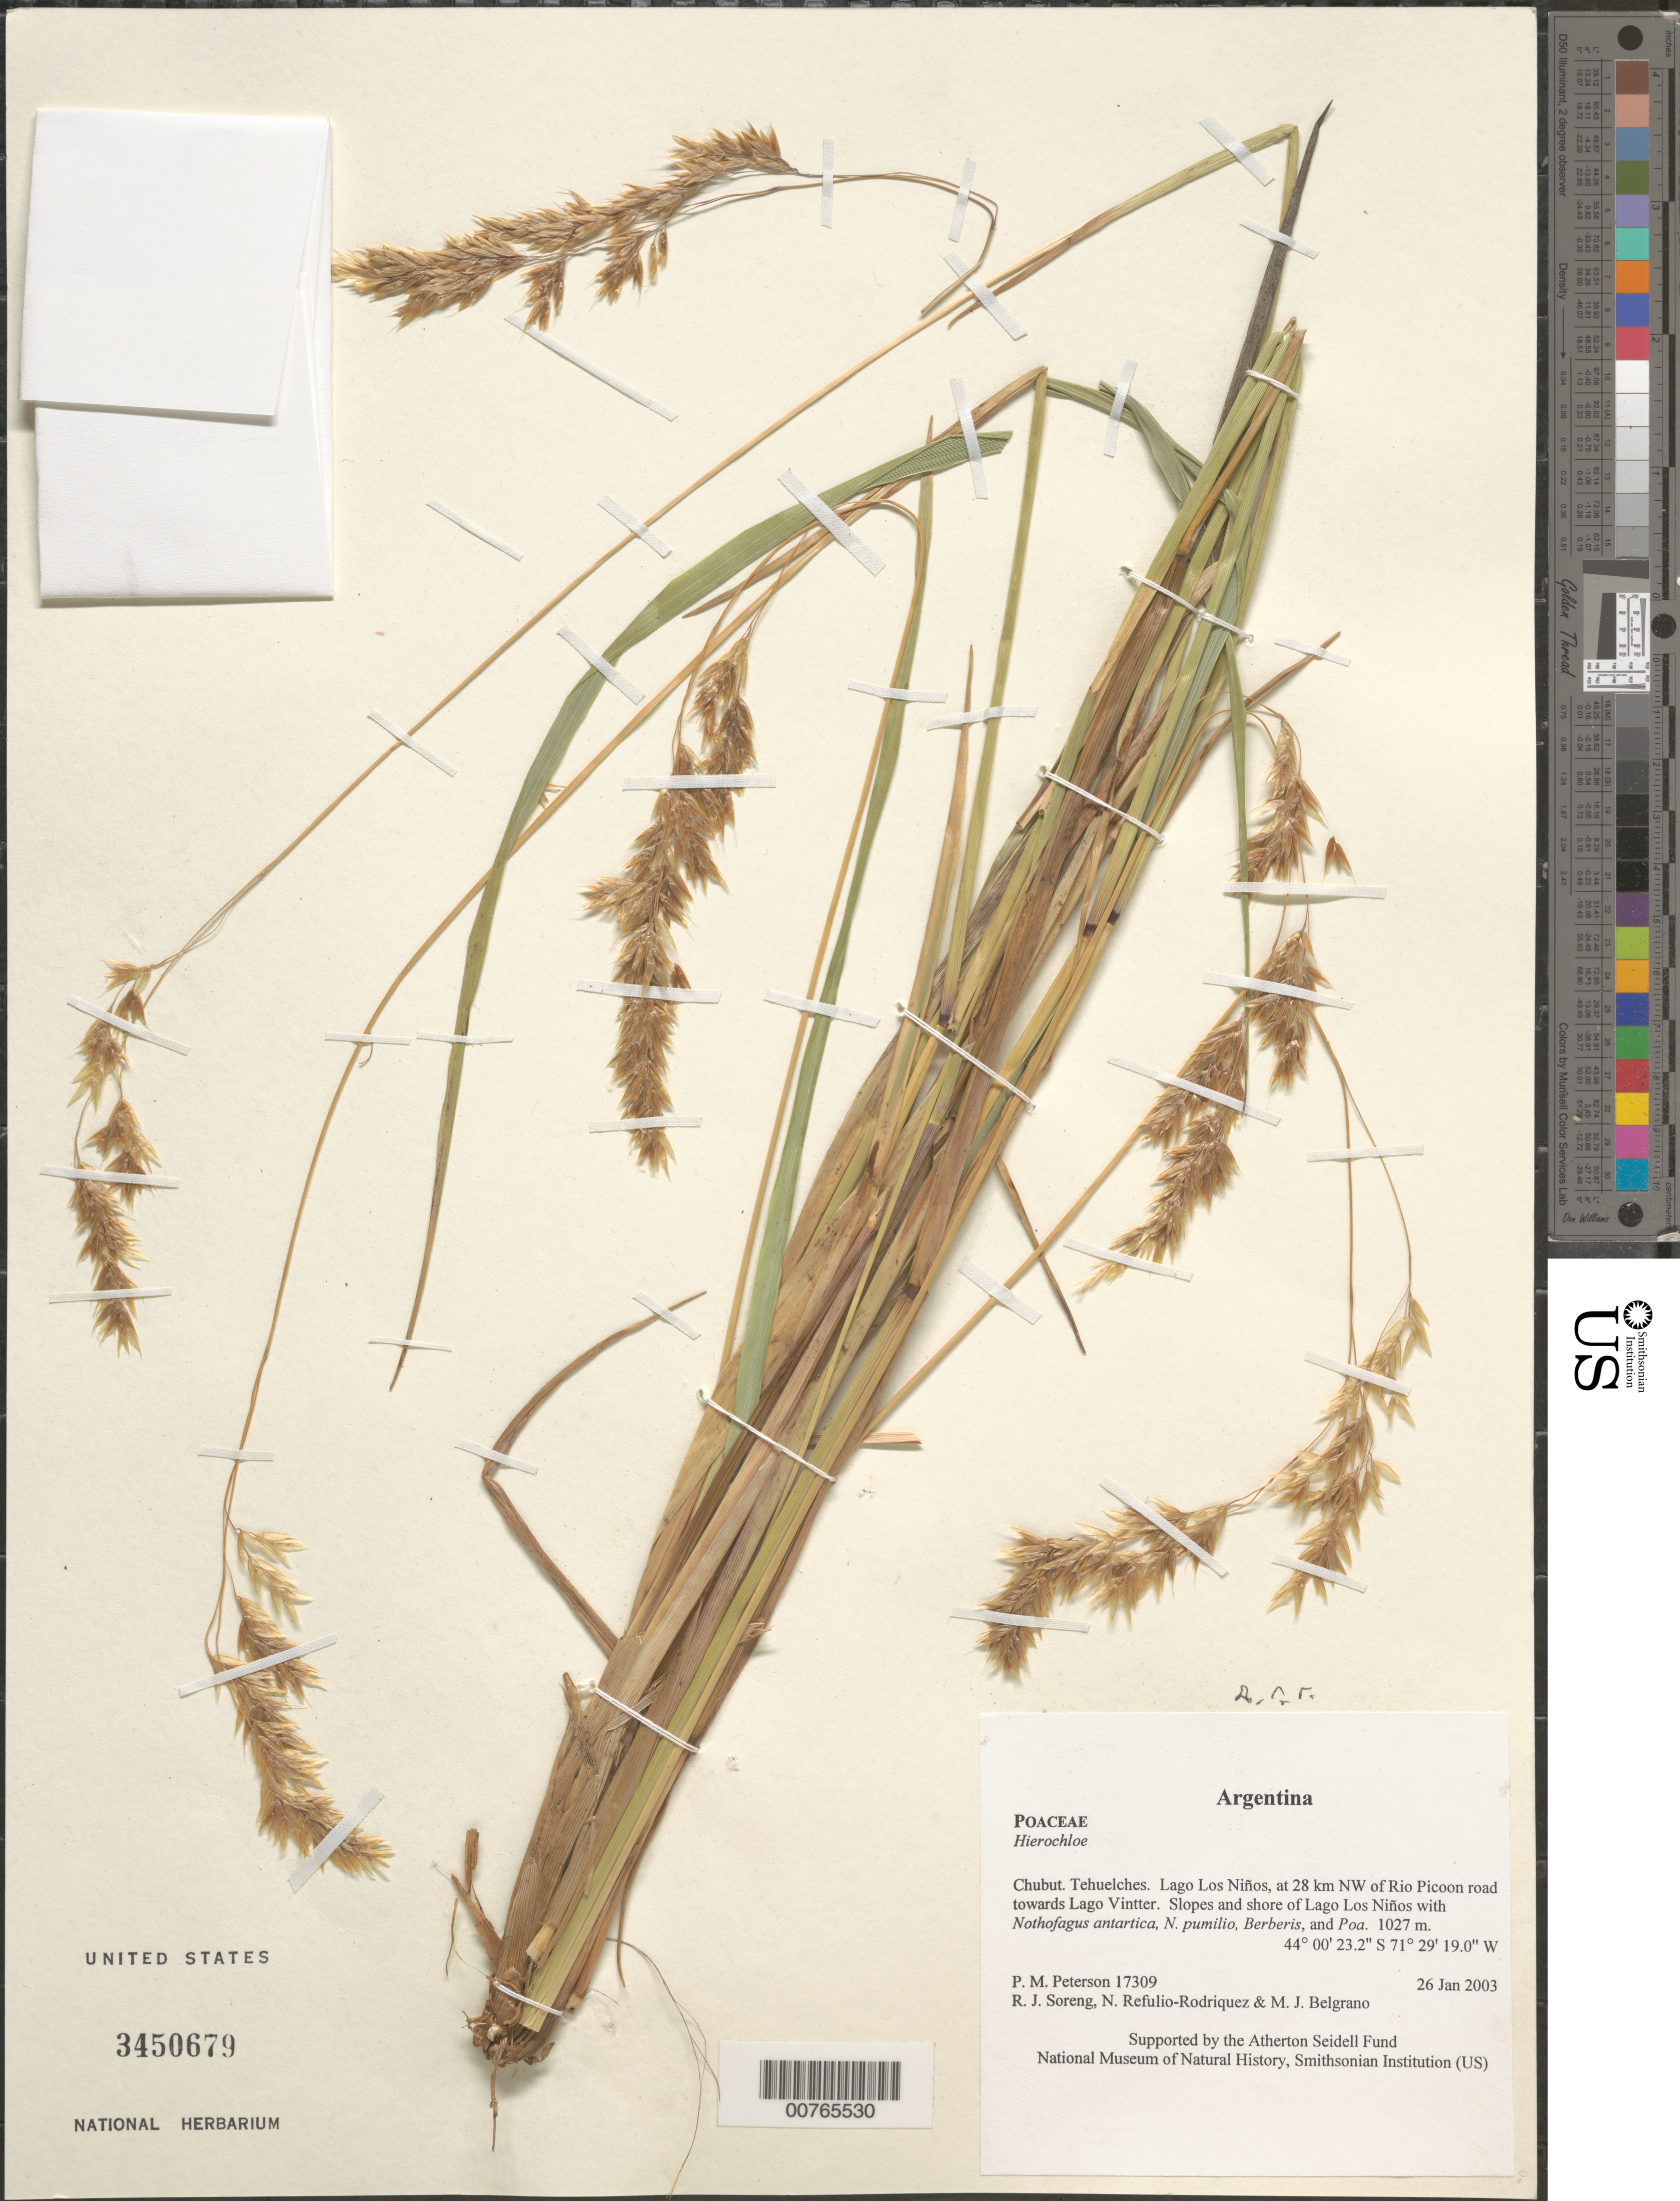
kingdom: Plantae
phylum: Tracheophyta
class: Liliopsida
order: Poales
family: Poaceae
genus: Anthoxanthum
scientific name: Anthoxanthum redolens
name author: (Vahl) P. Royen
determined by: Soreng, Robert J., Research Associate (BOT), Smithsonian Institution - National Museum of Natural History (UNITED STATES)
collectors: P. M. Peterson, R. J. Soreng, N. Refulio-Rodríguez & M. Belgrano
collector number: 17309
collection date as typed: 26 Jan 2003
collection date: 2003-01-26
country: Argentina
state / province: Chubut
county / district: Tehuelches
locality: Lago Los Niños, at 28 km NW of Rio Picoon road towards Lago Vintter. Slopes and shore of Lago Los Niños with Nothofagus antartica, N. pumilio, Berberis, and Poa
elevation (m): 1027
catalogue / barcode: US 3450679